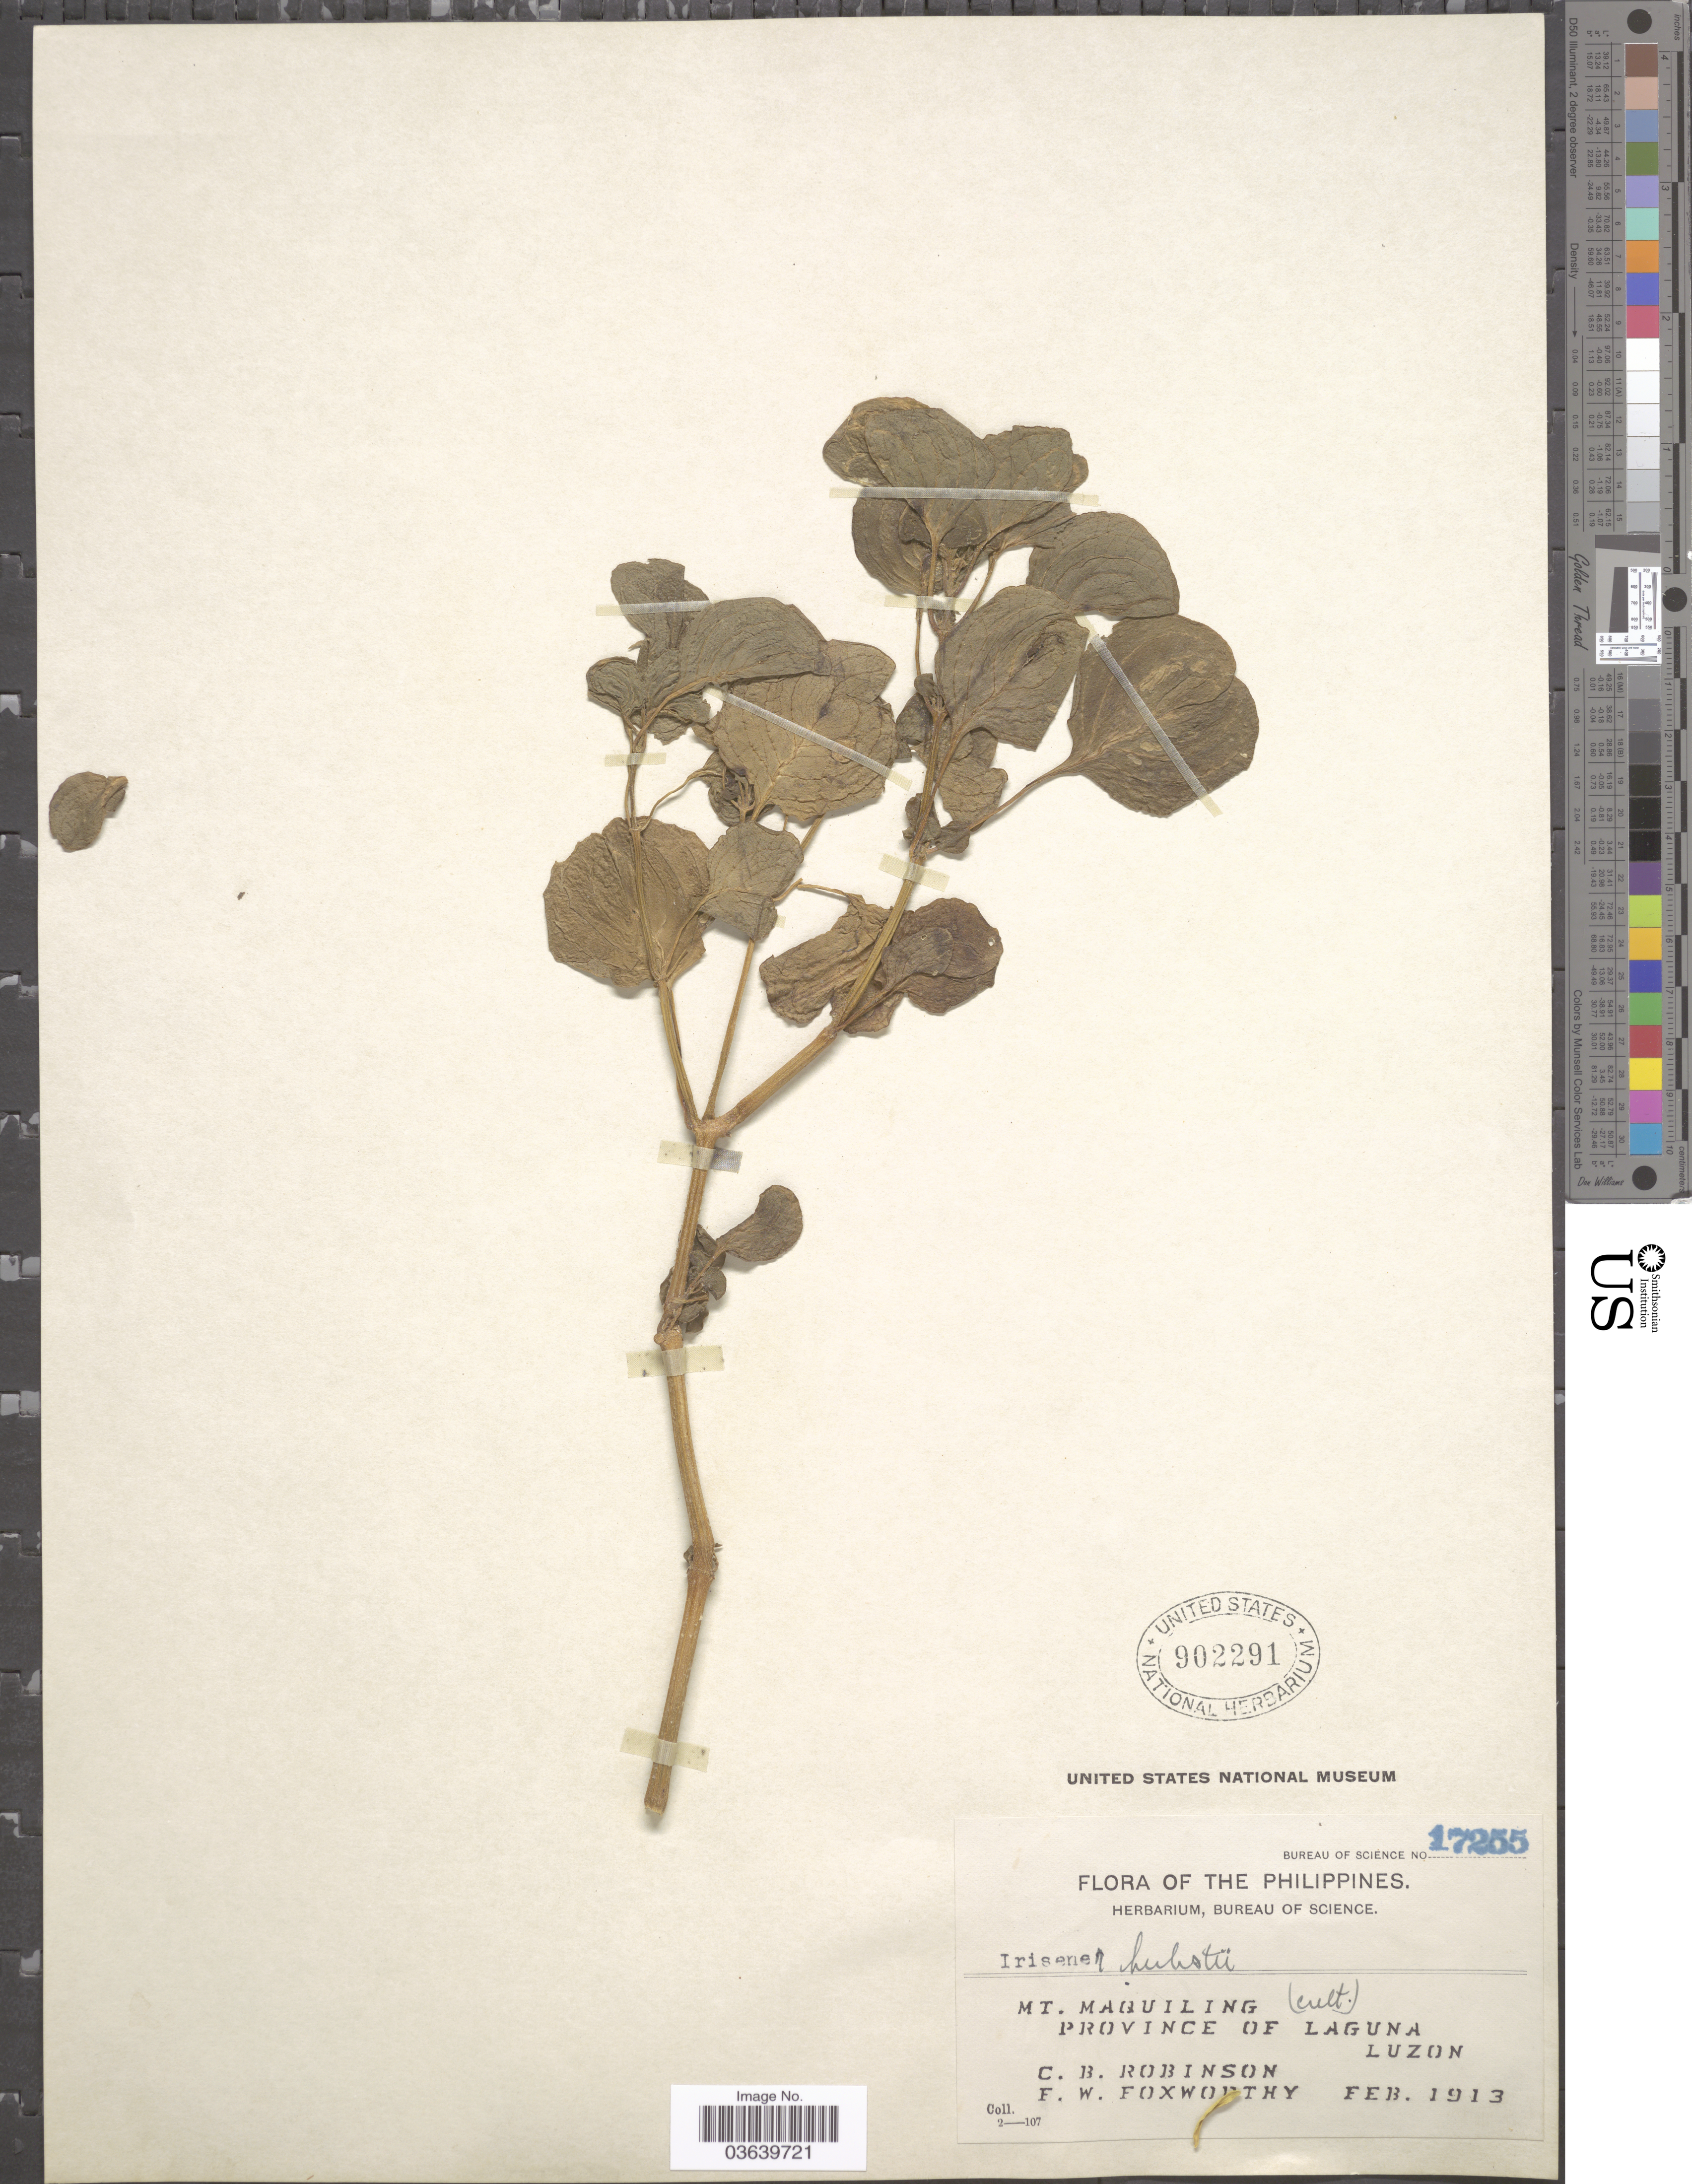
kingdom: Plantae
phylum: Tracheophyta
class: Magnoliopsida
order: Caryophyllales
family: Amaranthaceae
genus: Iresine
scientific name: Iresine herbstii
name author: Hook.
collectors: C. Robinson & F. W. Foxworthy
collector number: Bureau of Science 17255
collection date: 1913-02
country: Philippines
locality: Mt. Maquiling, Province of Laguna, Luzon.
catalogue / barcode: US 902291